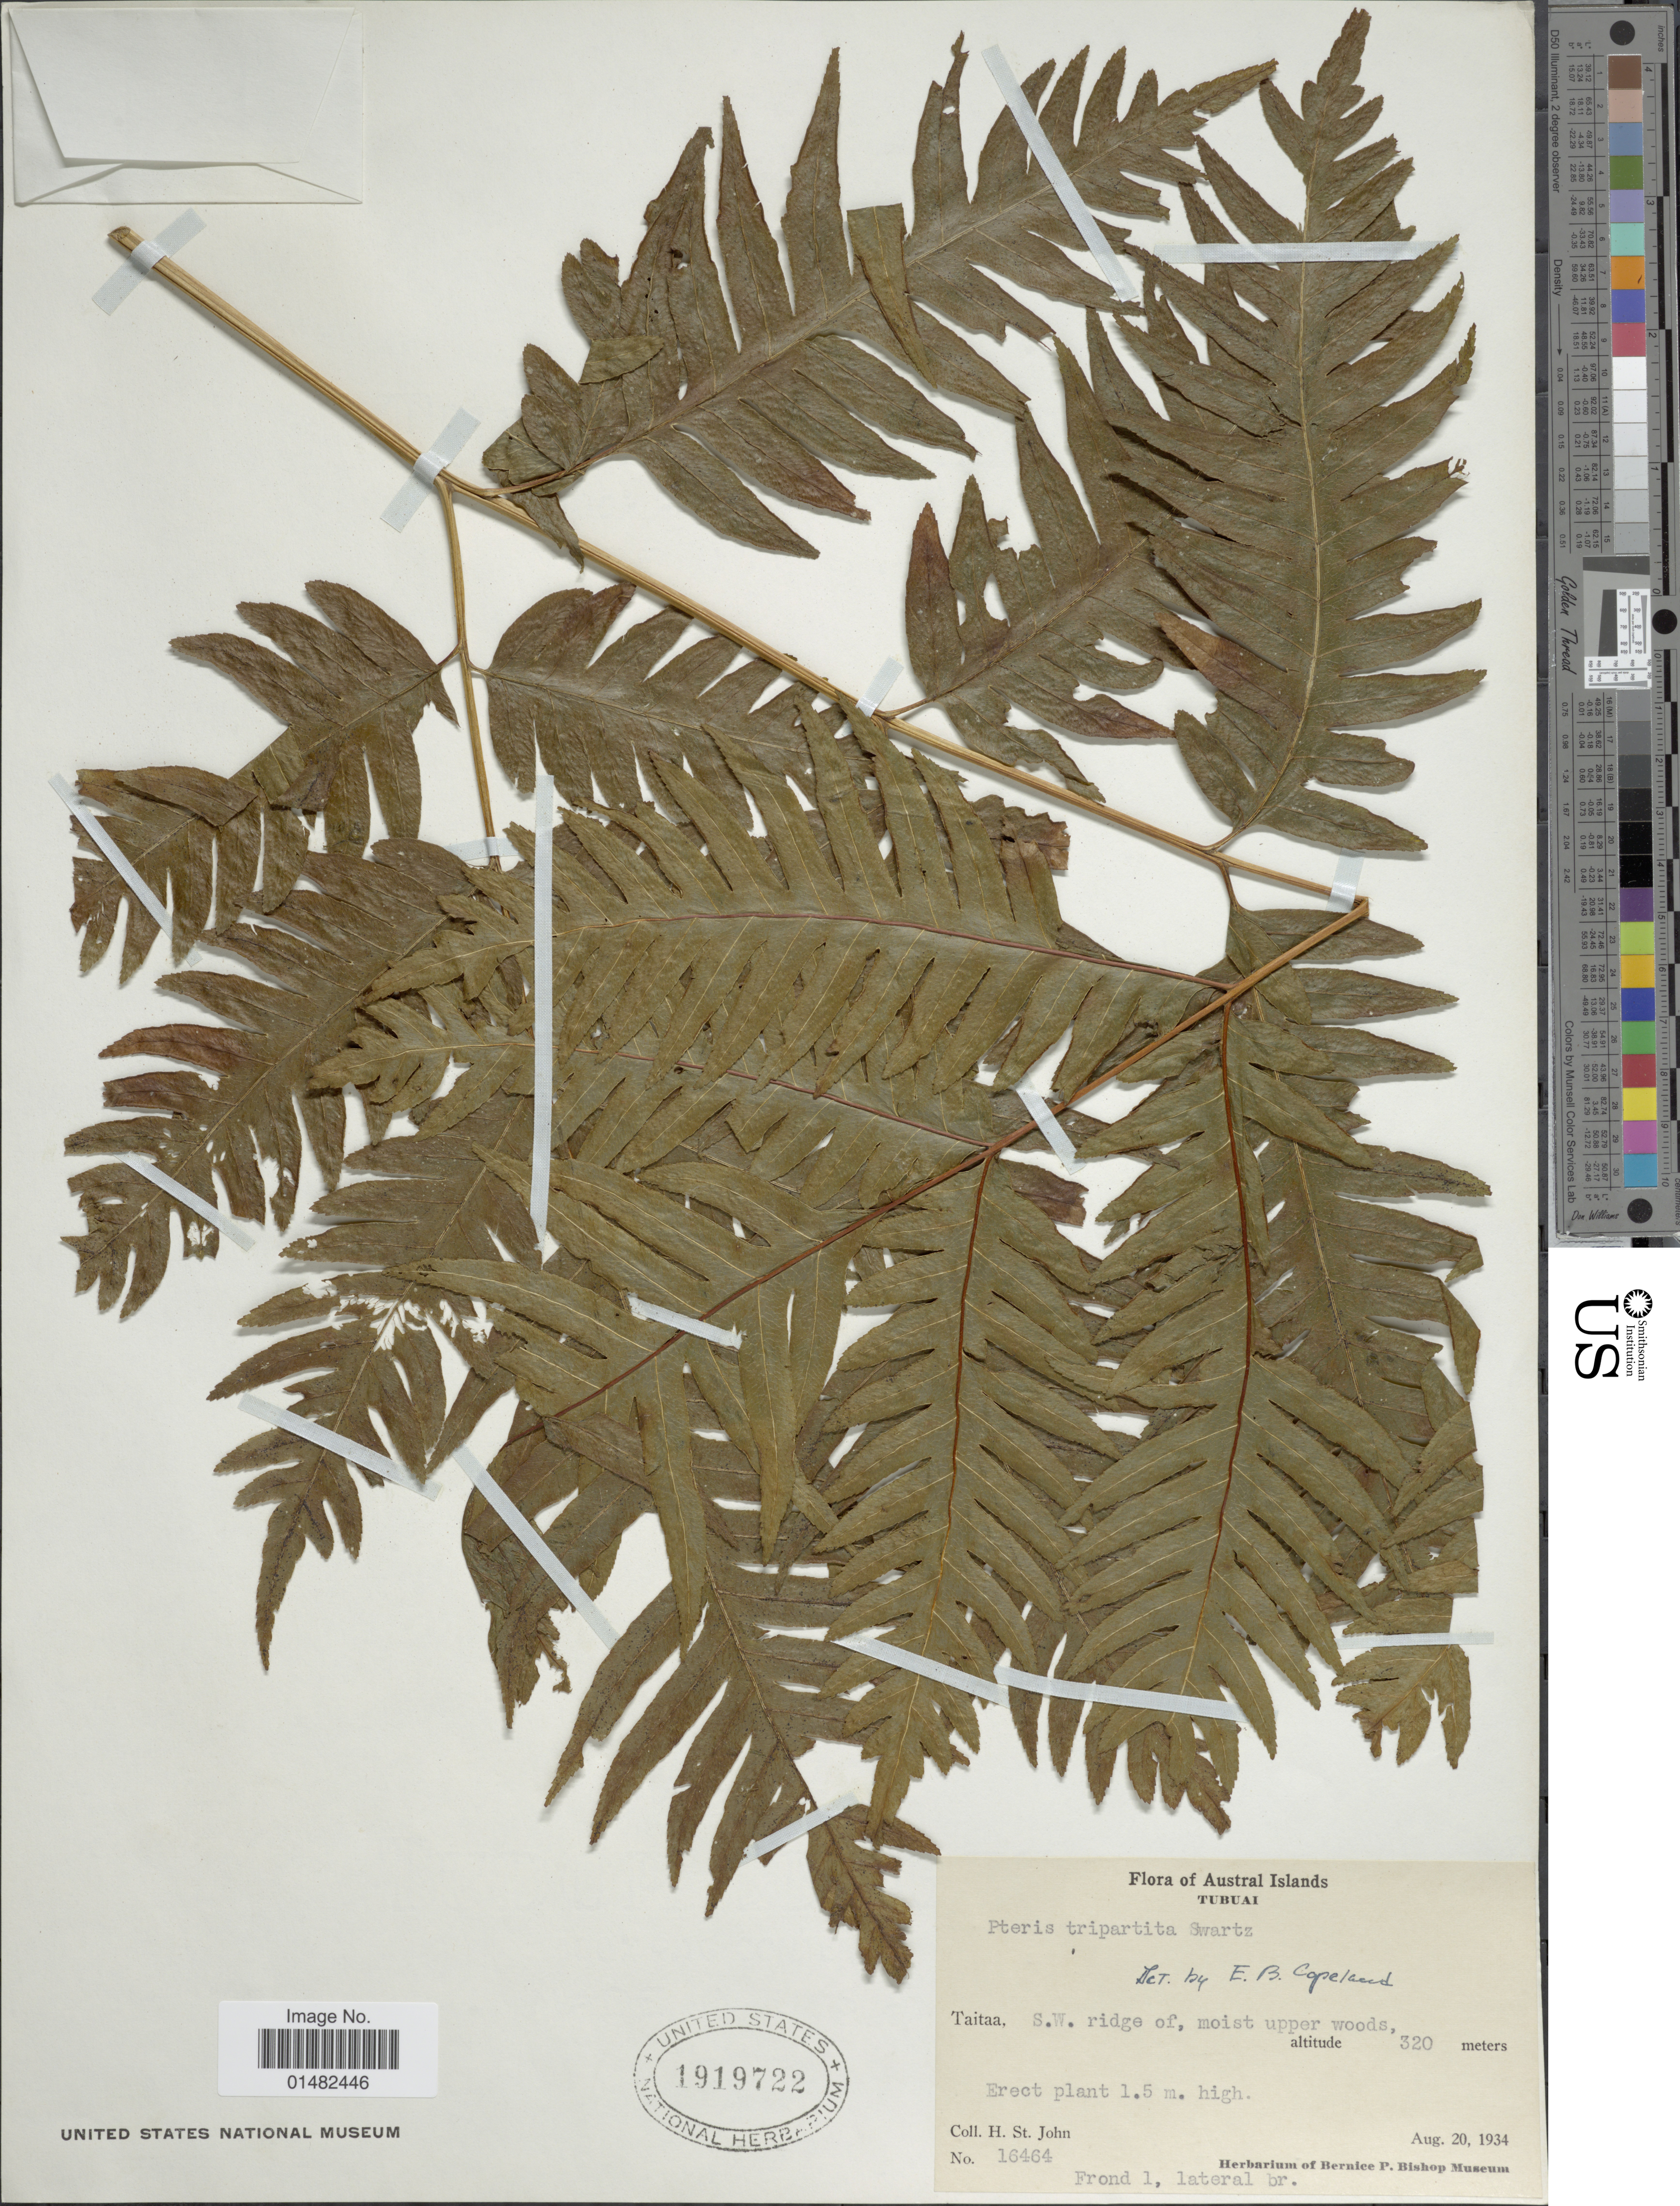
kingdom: Plantae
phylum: Tracheophyta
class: Polypodiopsida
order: Polypodiales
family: Pteridaceae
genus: Pteris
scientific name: Pteris comans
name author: G. Forst.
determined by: Florence, J.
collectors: H. St. John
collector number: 16464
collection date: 1934-08-20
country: French Polynesia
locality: Austral Islands, Tubuai, Taitaa, S.W. ridge of, moist upper woods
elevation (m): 320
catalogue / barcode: US 1919722